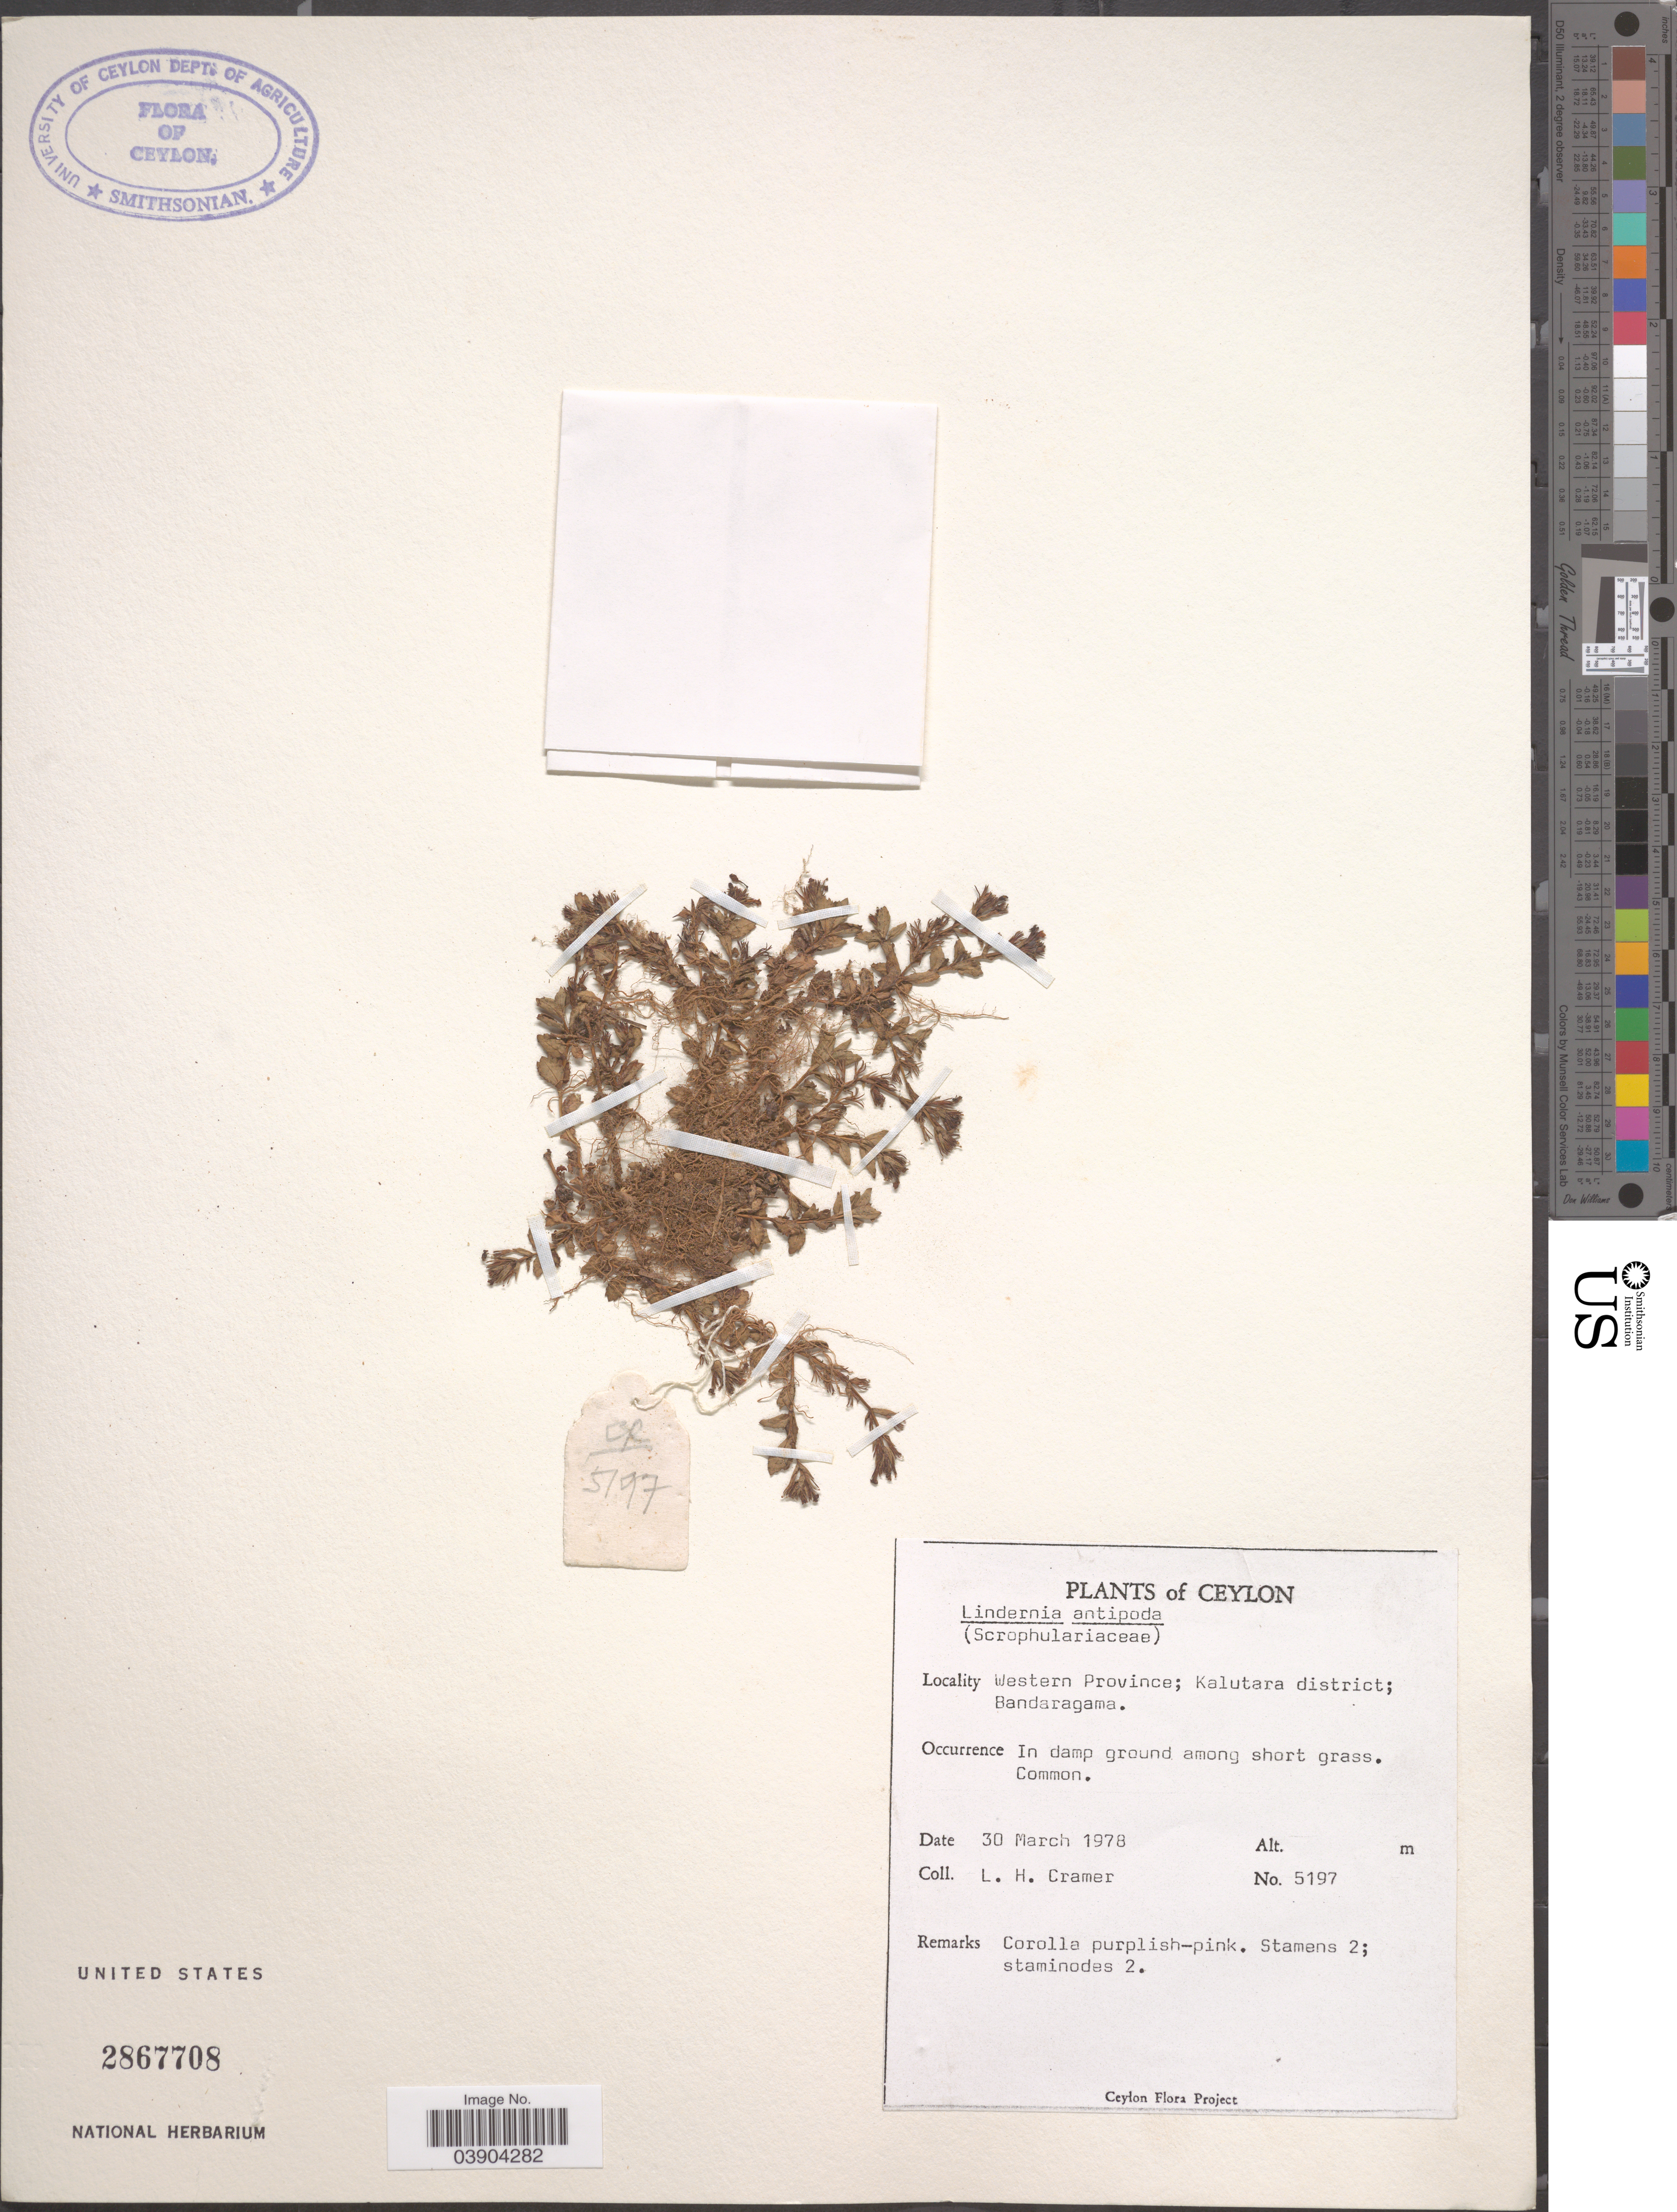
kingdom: Plantae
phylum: Tracheophyta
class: Magnoliopsida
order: Lamiales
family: Linderniaceae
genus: Lindernia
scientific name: Lindernia antipoda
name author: (L.) Alston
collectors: L. H. Cramer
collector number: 5197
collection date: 1978-03-30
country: Sri Lanka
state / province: Western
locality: Ceylon. Kalutara district; Bandaragama.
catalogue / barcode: US 2867708